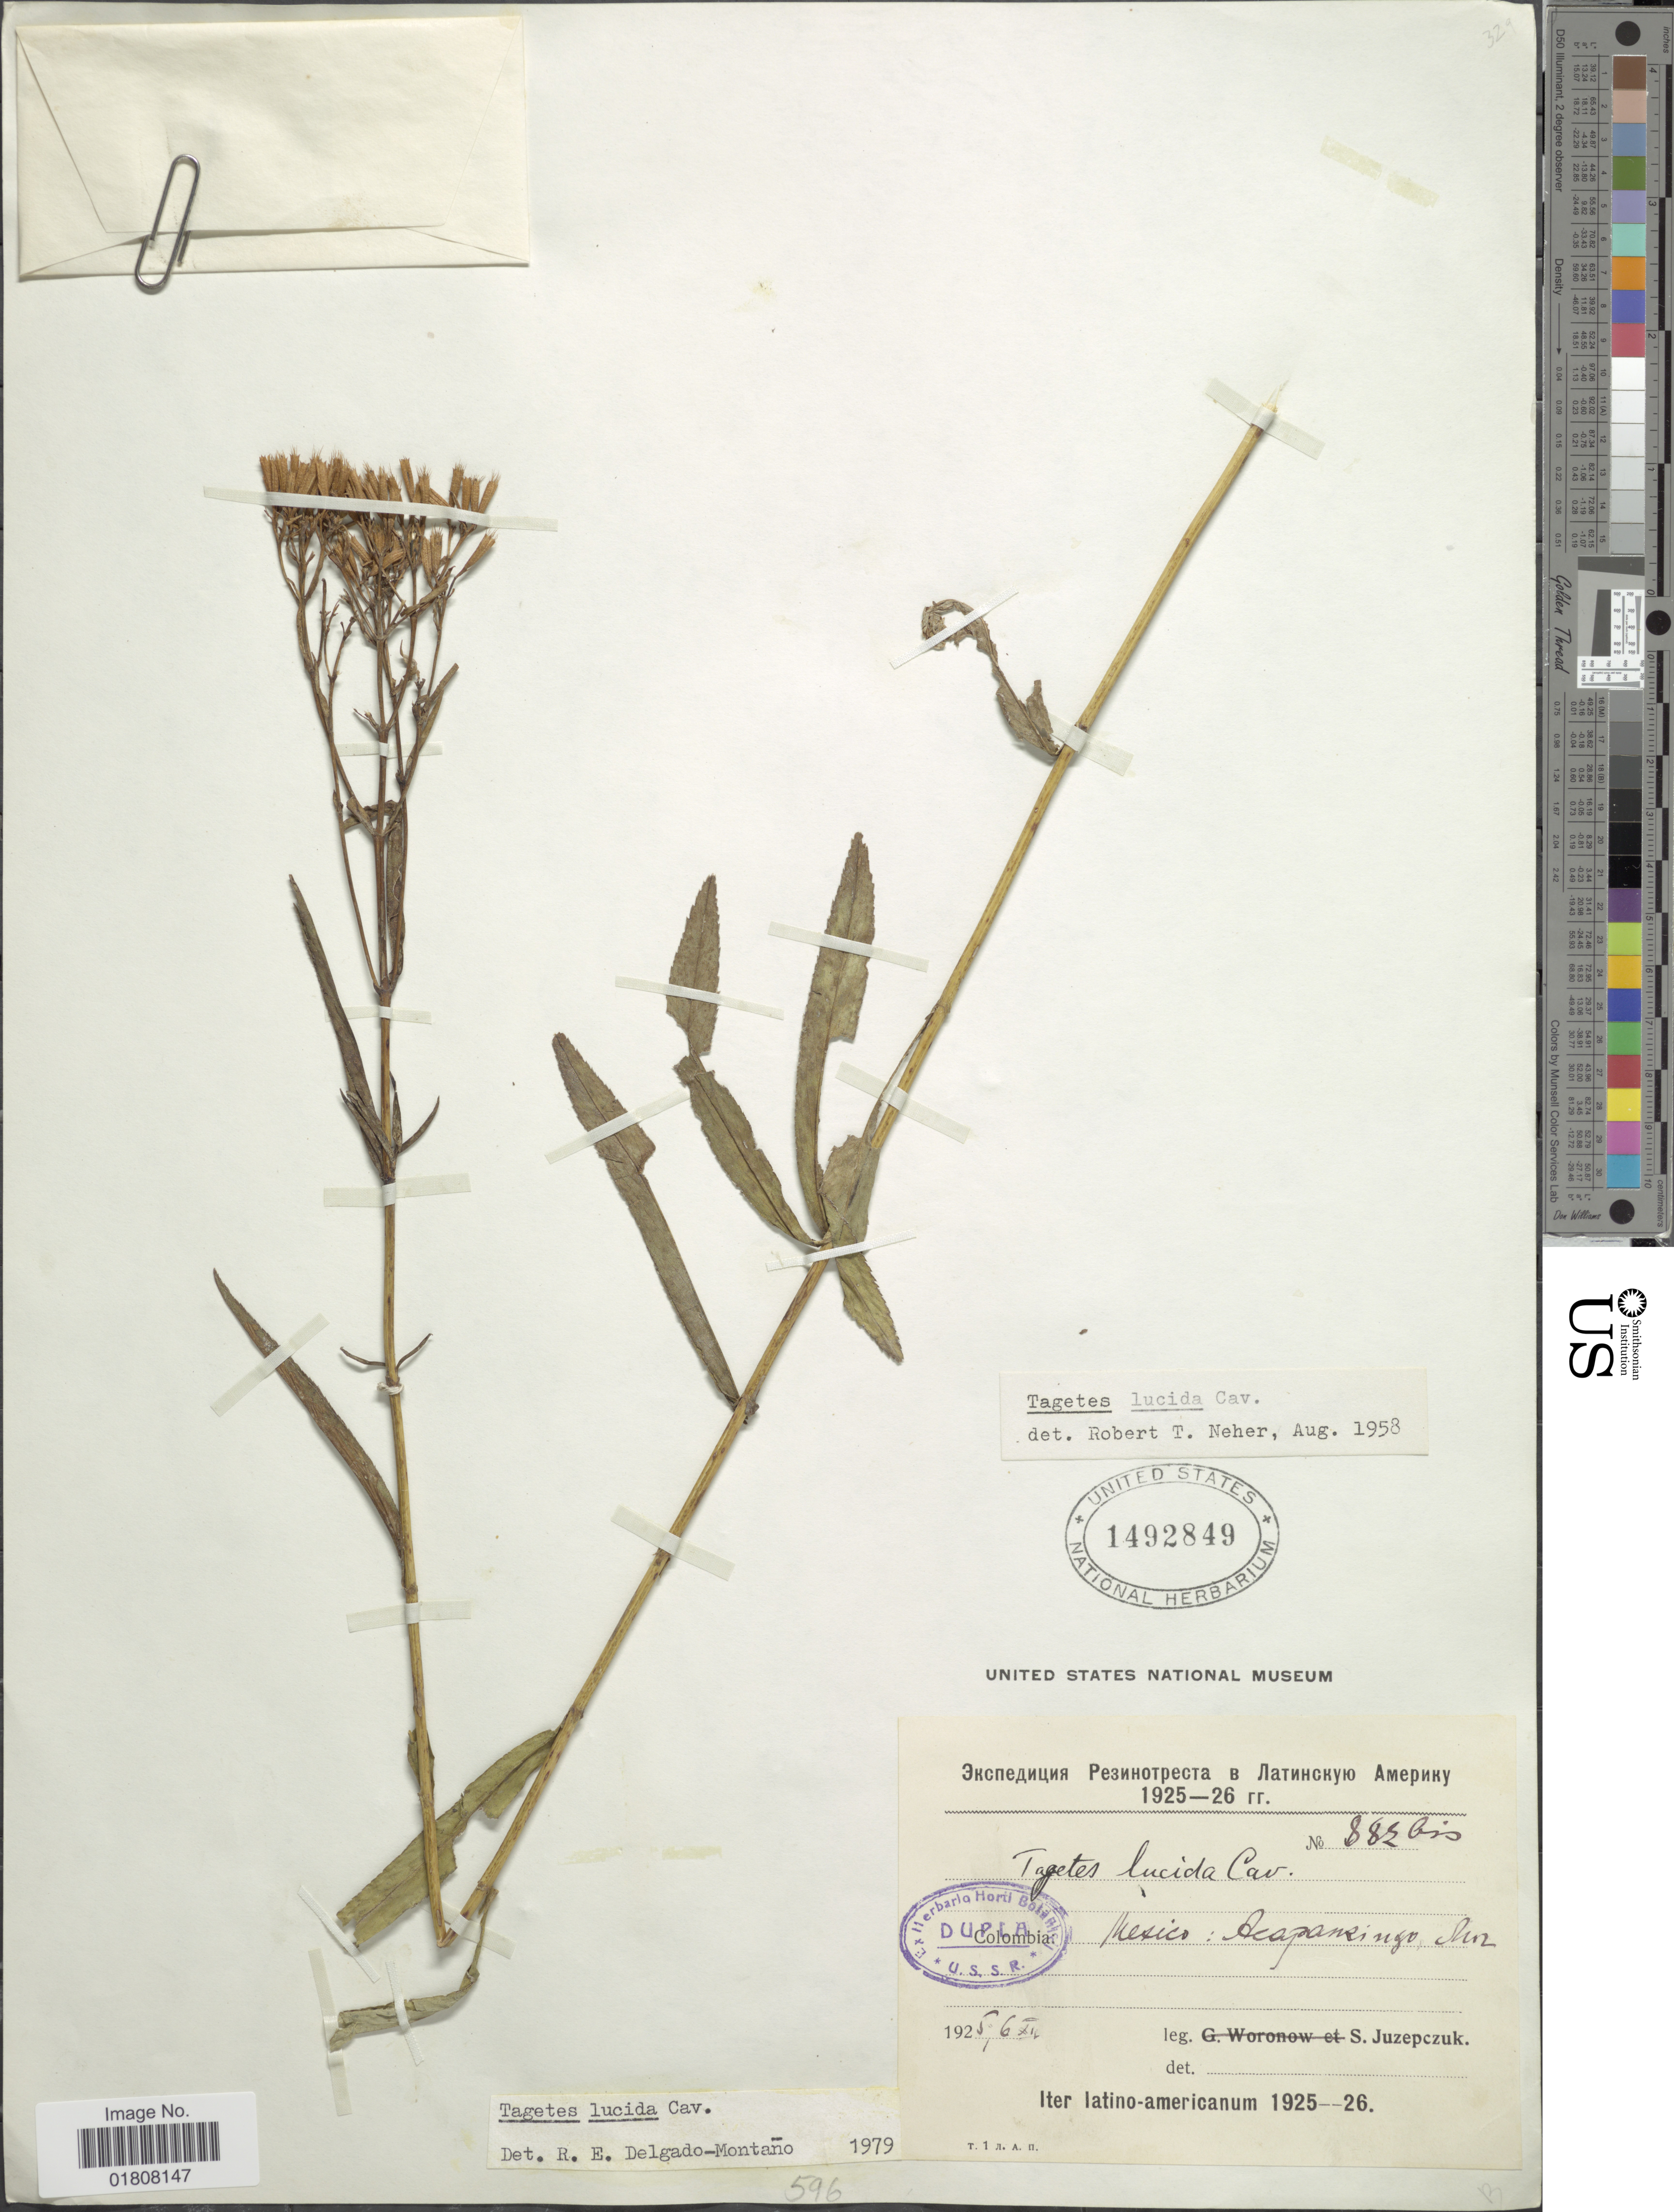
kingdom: Plantae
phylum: Tracheophyta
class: Magnoliopsida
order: Asterales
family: Asteraceae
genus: Tagetes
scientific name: Tagetes lucida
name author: Cav.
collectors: S. V. Juzepczuk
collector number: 882bis*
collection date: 1925-12-06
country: Mexico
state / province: Morelos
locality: Acapantzingo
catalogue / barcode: US 1492849